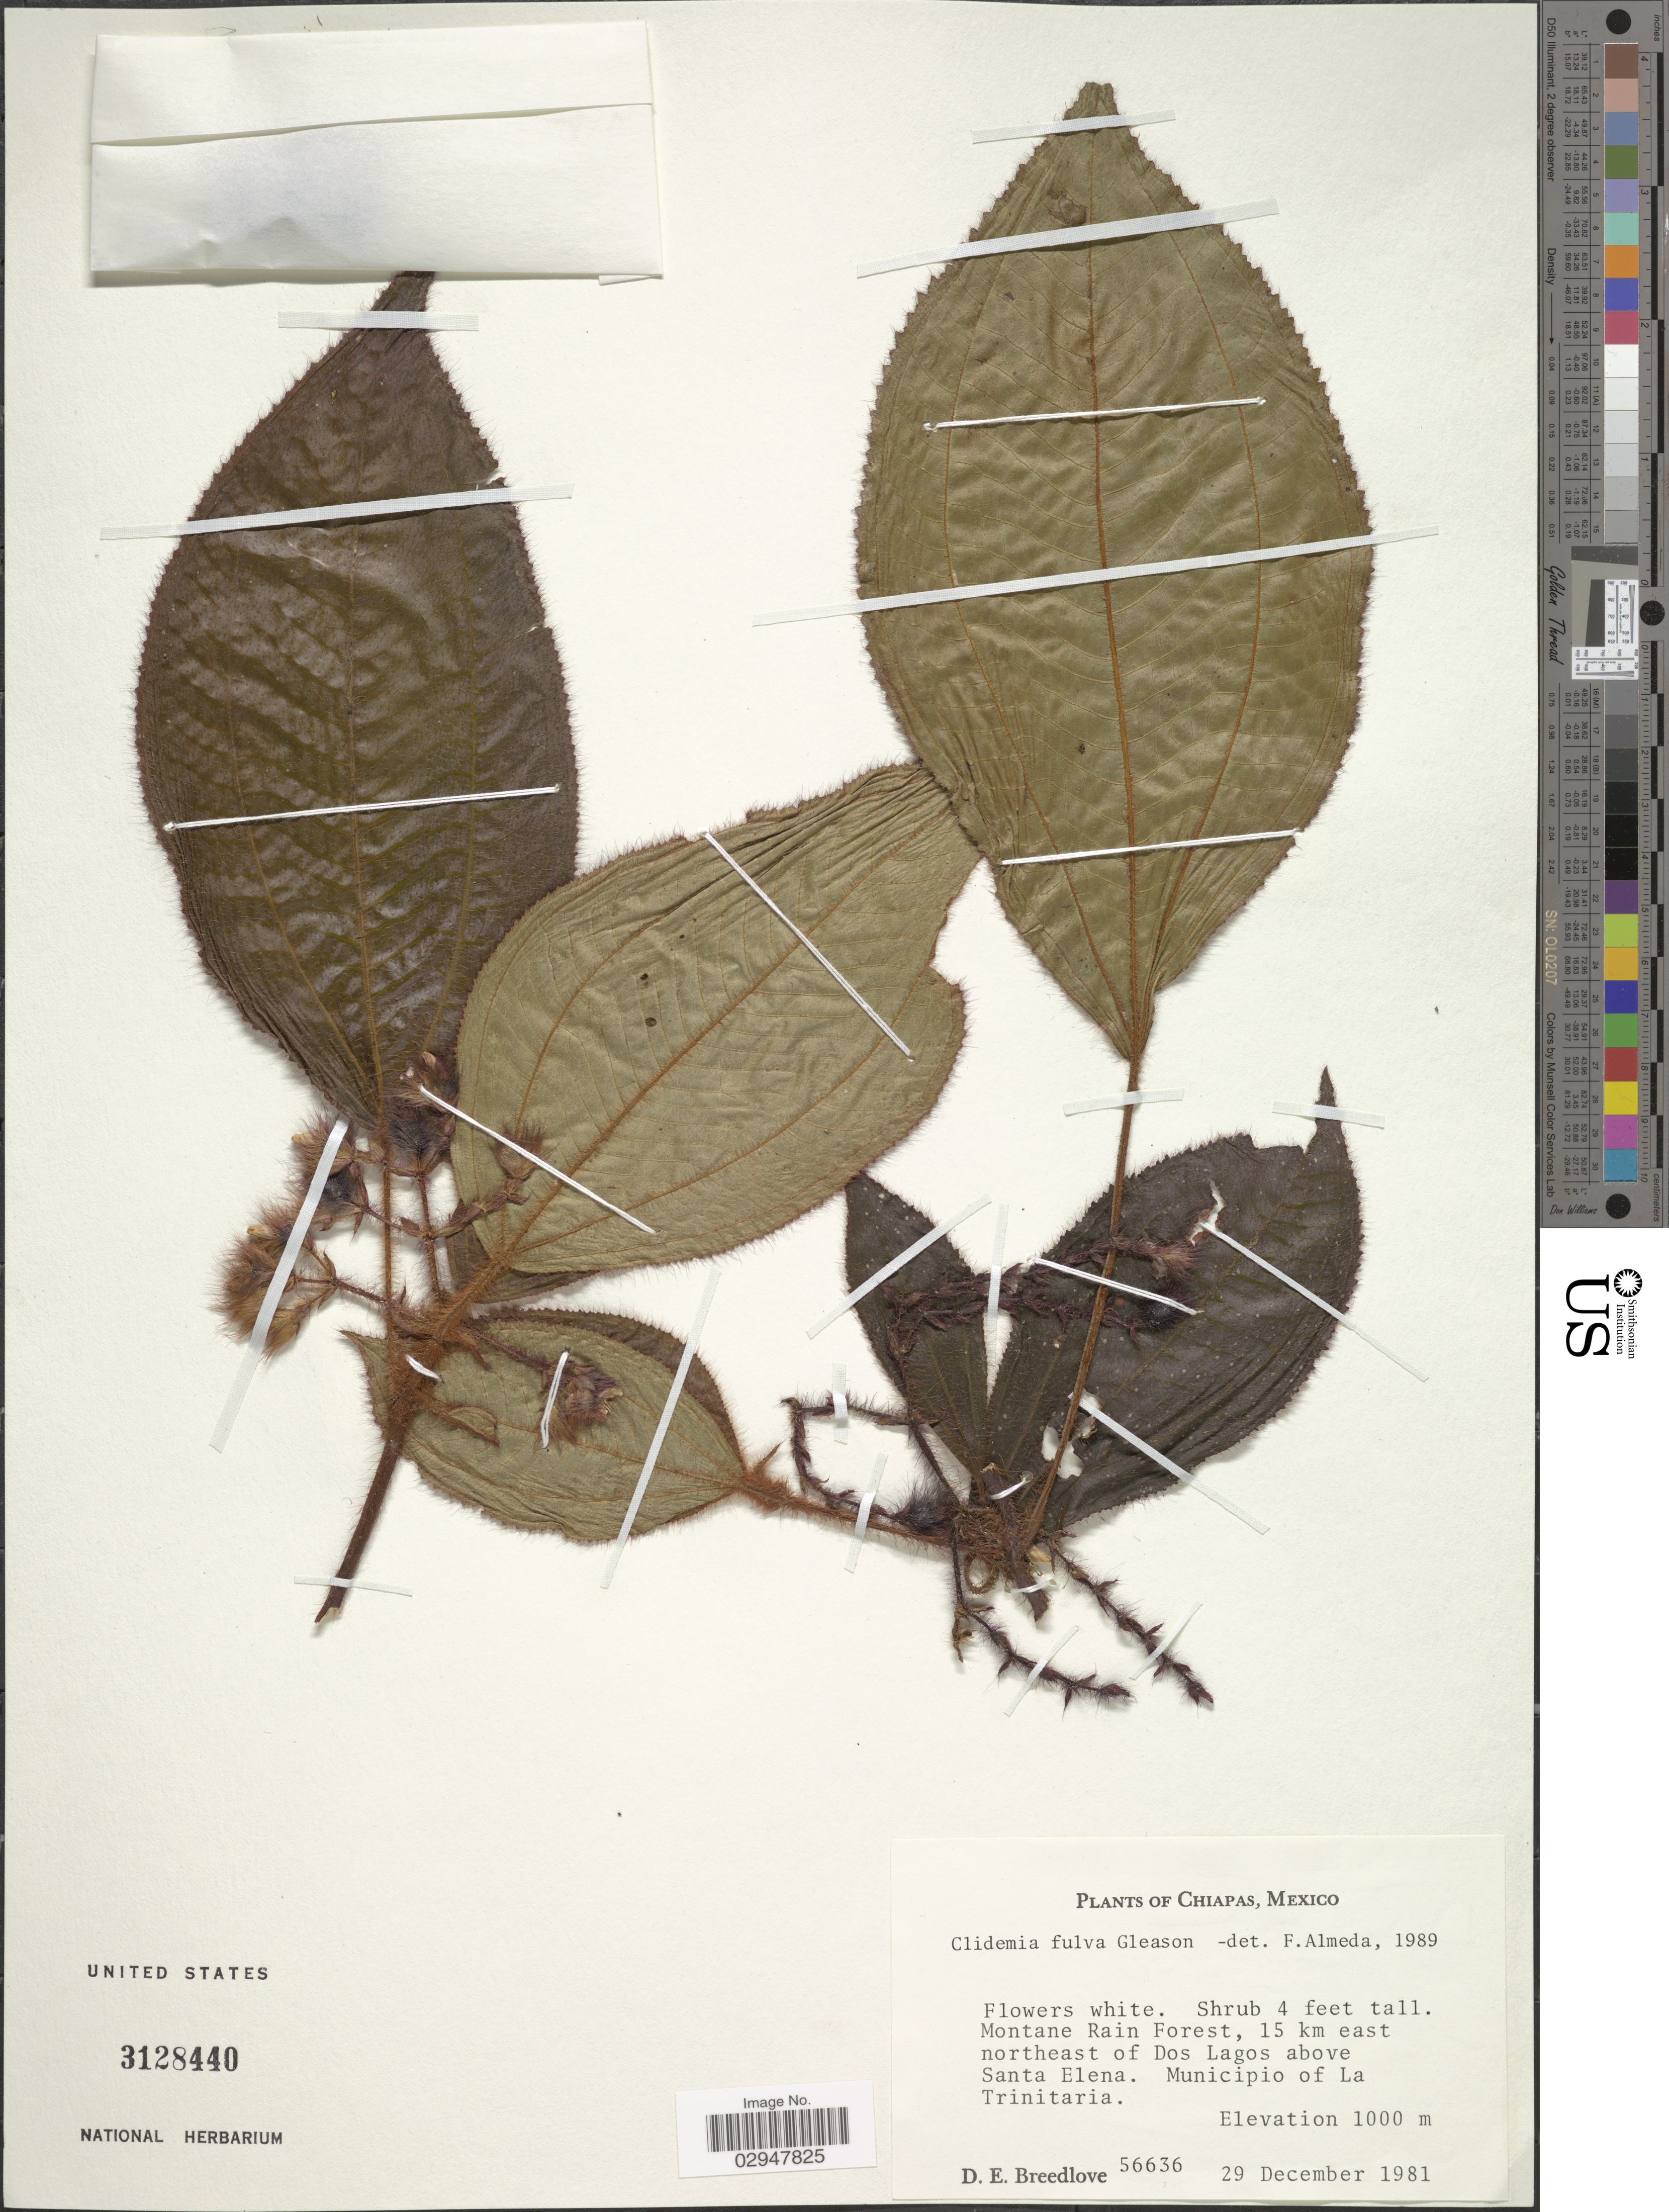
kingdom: Plantae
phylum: Tracheophyta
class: Magnoliopsida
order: Myrtales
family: Melastomataceae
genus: Clidemia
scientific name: Clidemia fulva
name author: Gleason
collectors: D. E. Breedlove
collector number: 56636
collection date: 1981-12-29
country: Mexico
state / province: Chiapas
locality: Montane Rain Forest, 15 km east northeast of Dos Lagos above Santa Elena, Municipio of La Trinitaria.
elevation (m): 1000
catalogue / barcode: US 3128440